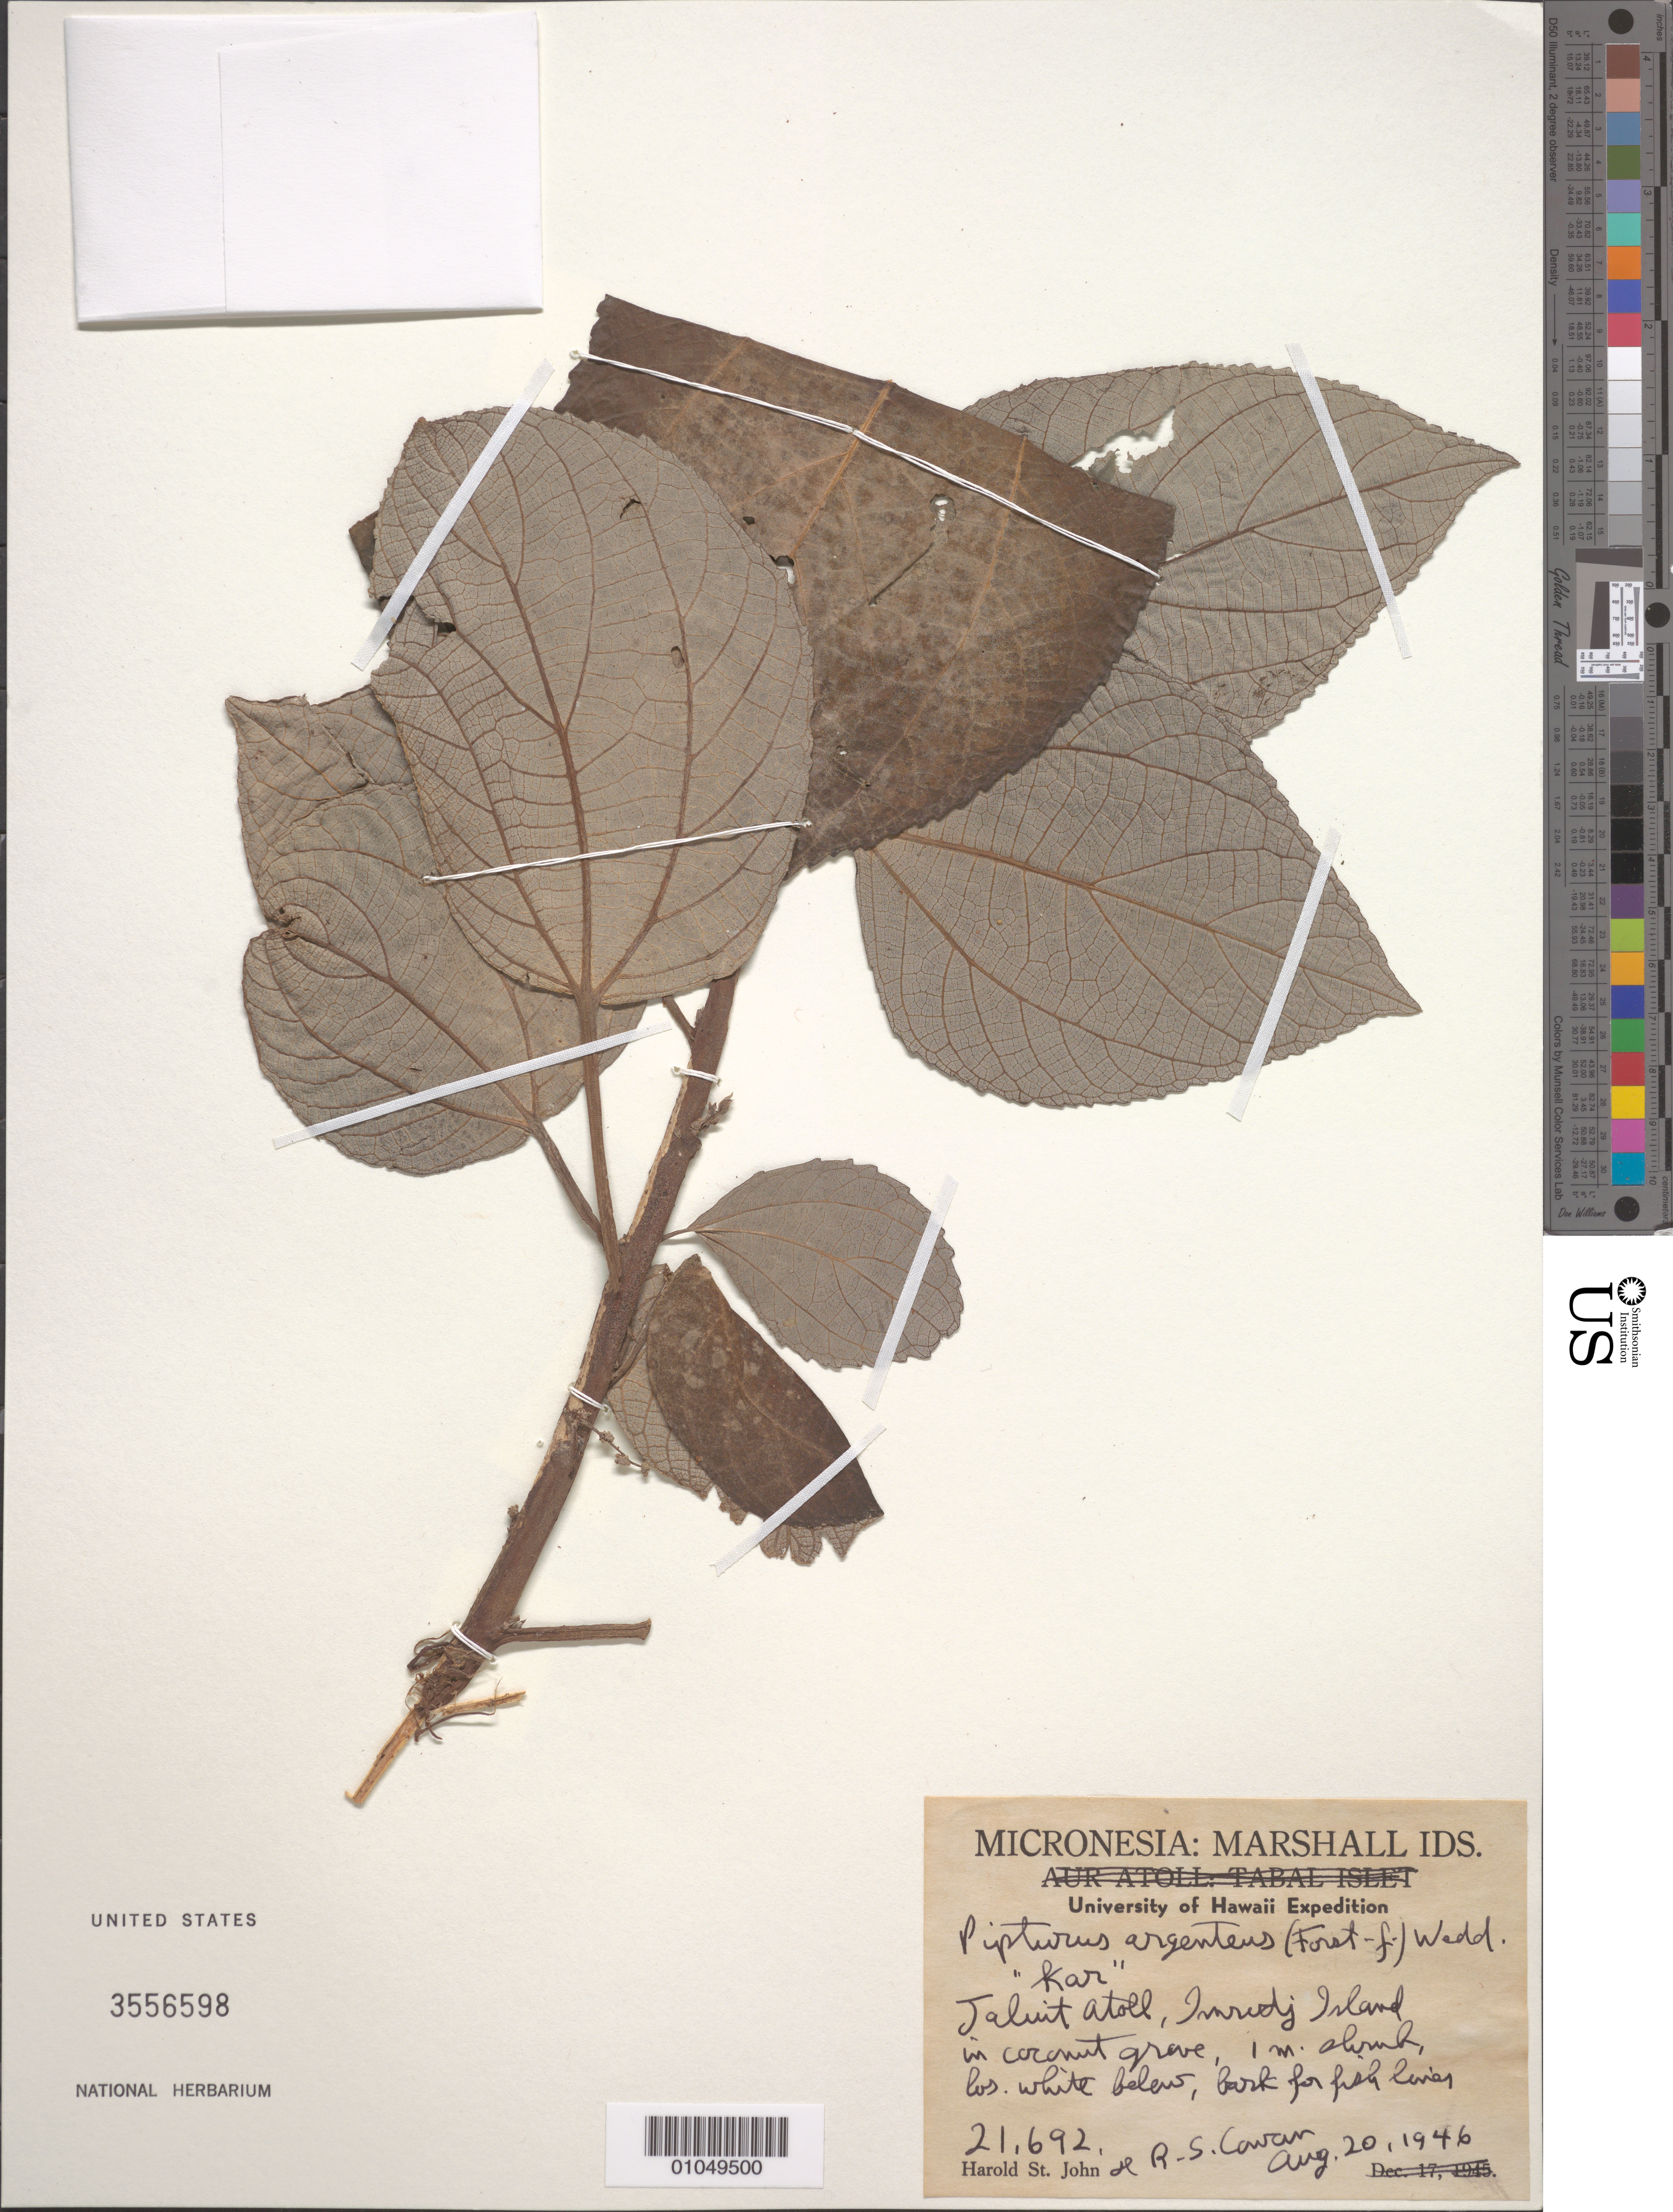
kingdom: Plantae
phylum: Tracheophyta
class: Magnoliopsida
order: Rosales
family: Urticaceae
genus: Pipturus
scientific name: Pipturus argenteus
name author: (G. Forst.) Wedd.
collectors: H. St. John & R. S. Cowan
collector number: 21692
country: Marshall Islands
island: Jaluit Atoll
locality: Jaluit Islet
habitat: In coconut grove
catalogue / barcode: US 3556598